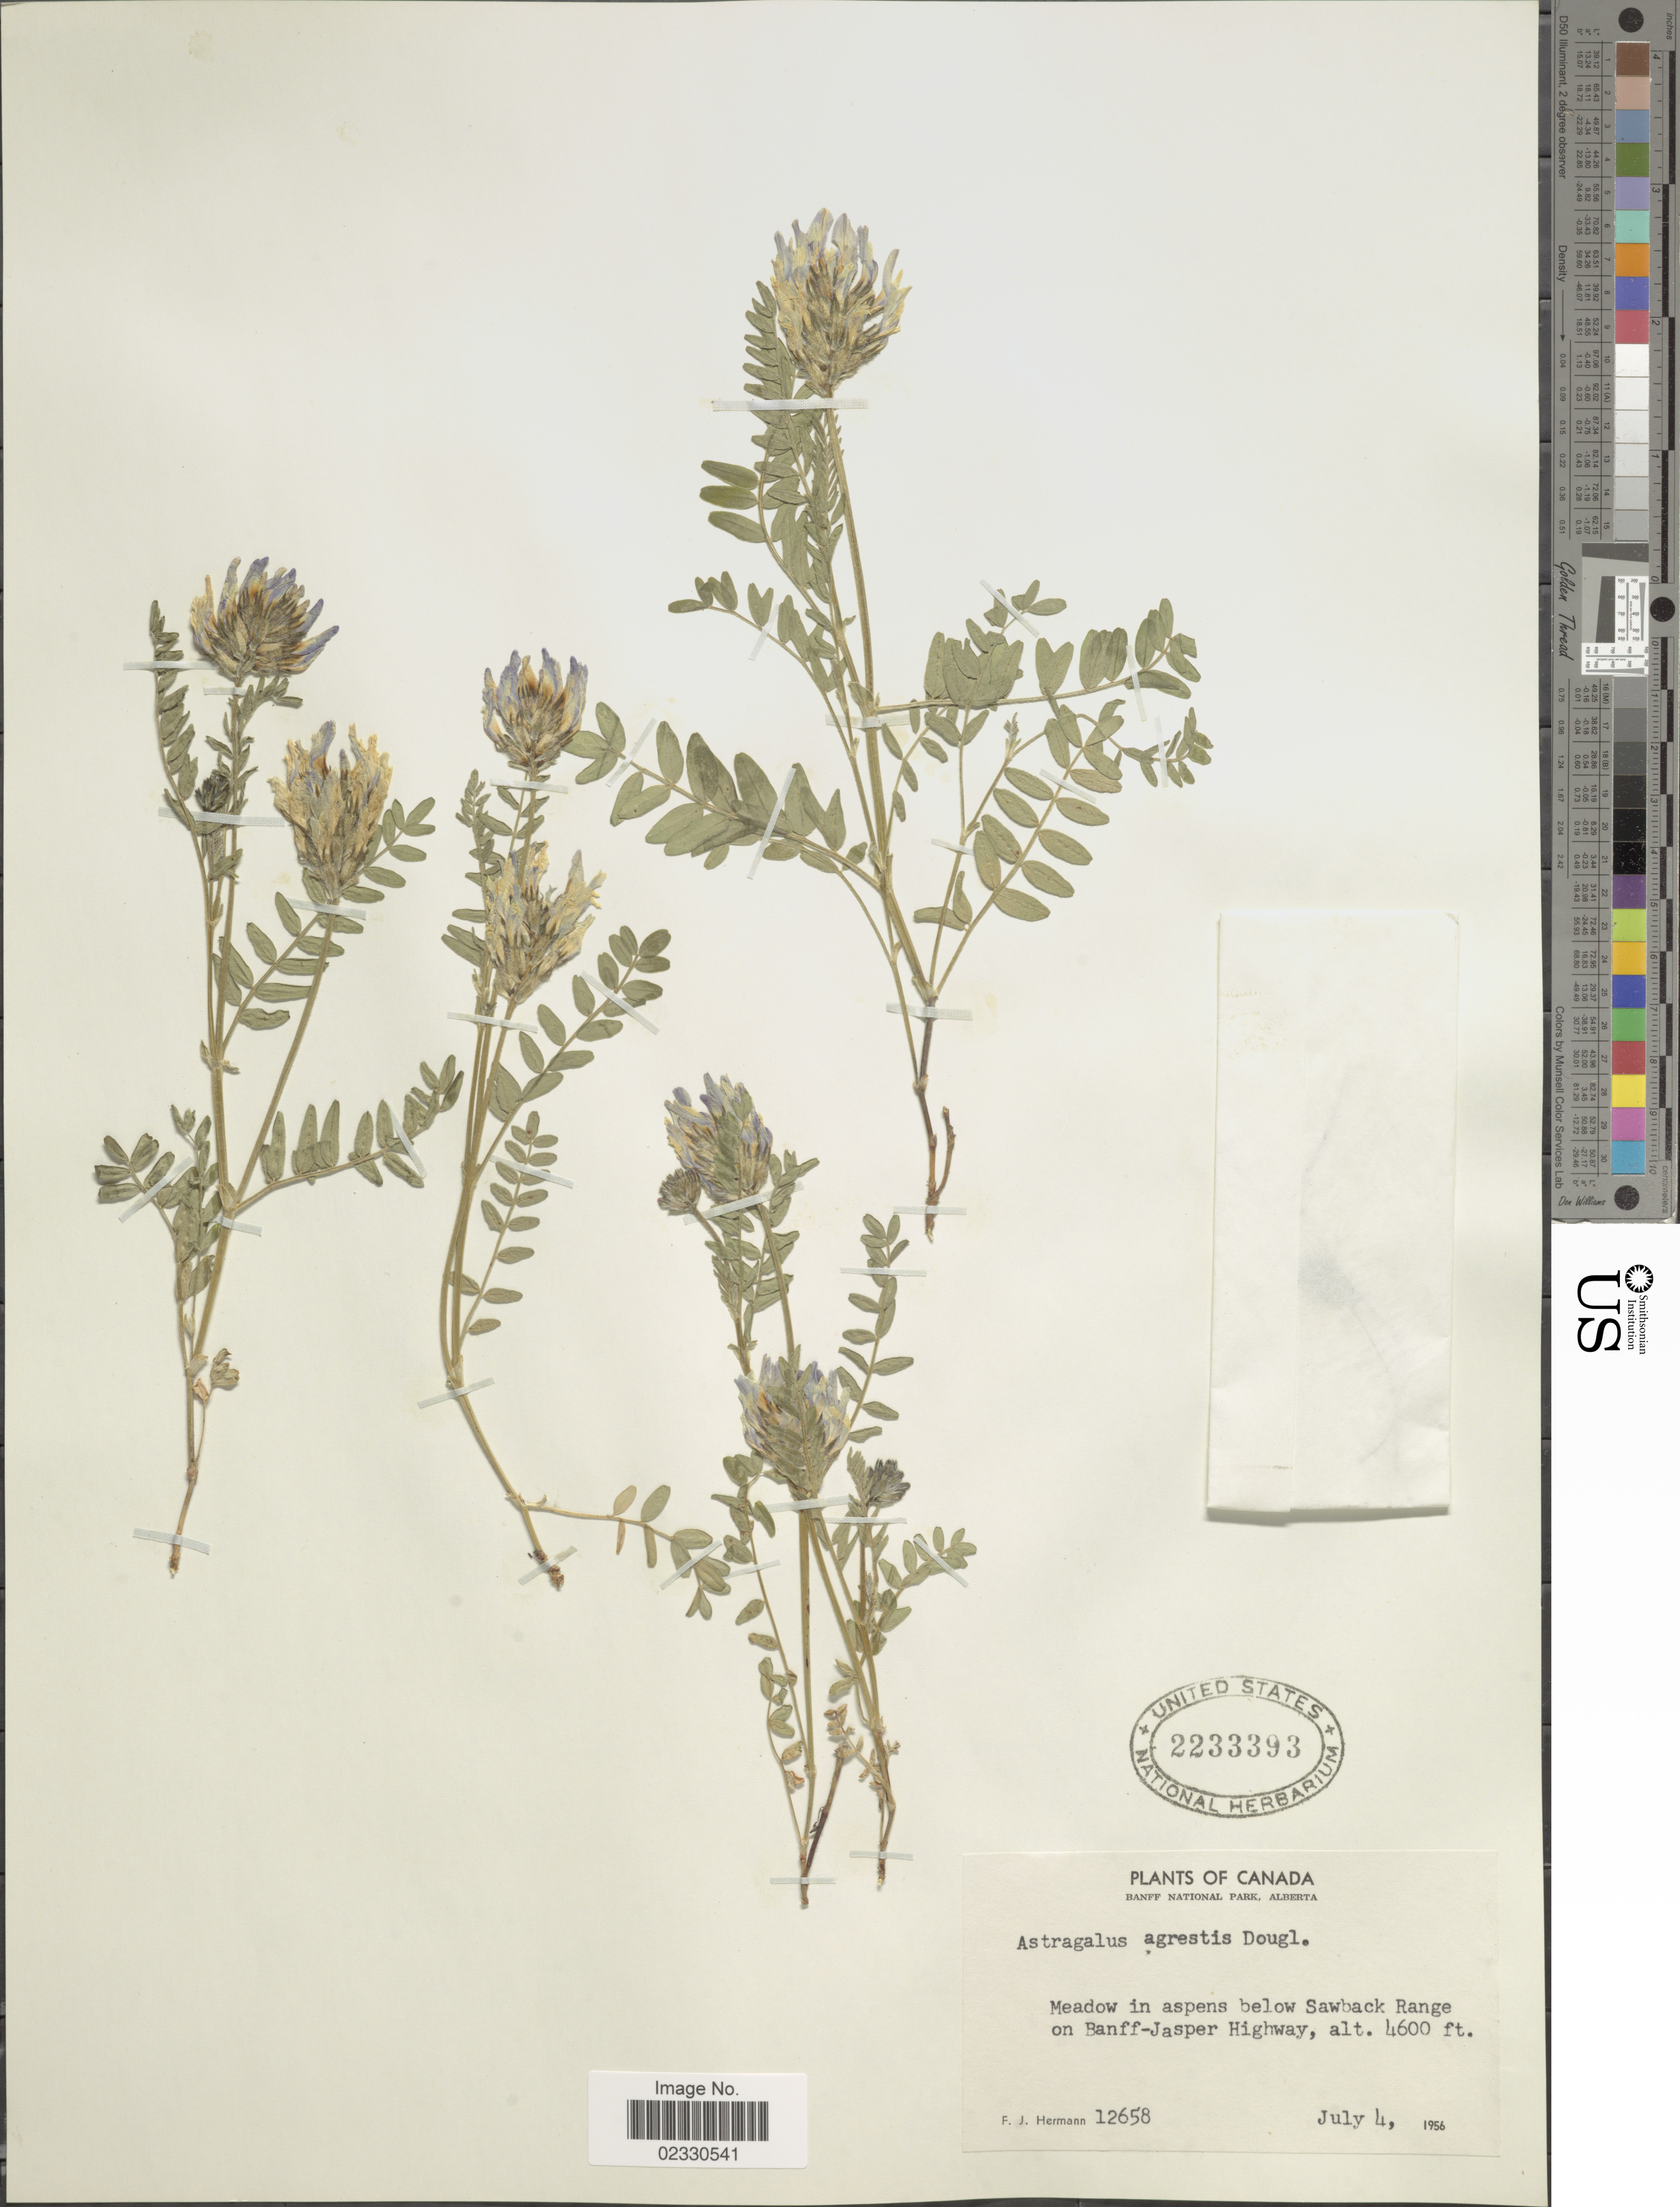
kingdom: Plantae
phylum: Tracheophyta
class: Magnoliopsida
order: Fabales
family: Fabaceae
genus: Astragalus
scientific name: Astragalus dasyglottis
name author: DC.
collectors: F. J. Hermann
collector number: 12658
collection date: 1956-07-04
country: Canada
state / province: Alberta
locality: Banff National Park, Alberta, Meadow in aspens below Sawback Range, on Banff-Jasper Highway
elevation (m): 1402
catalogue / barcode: US 2233393